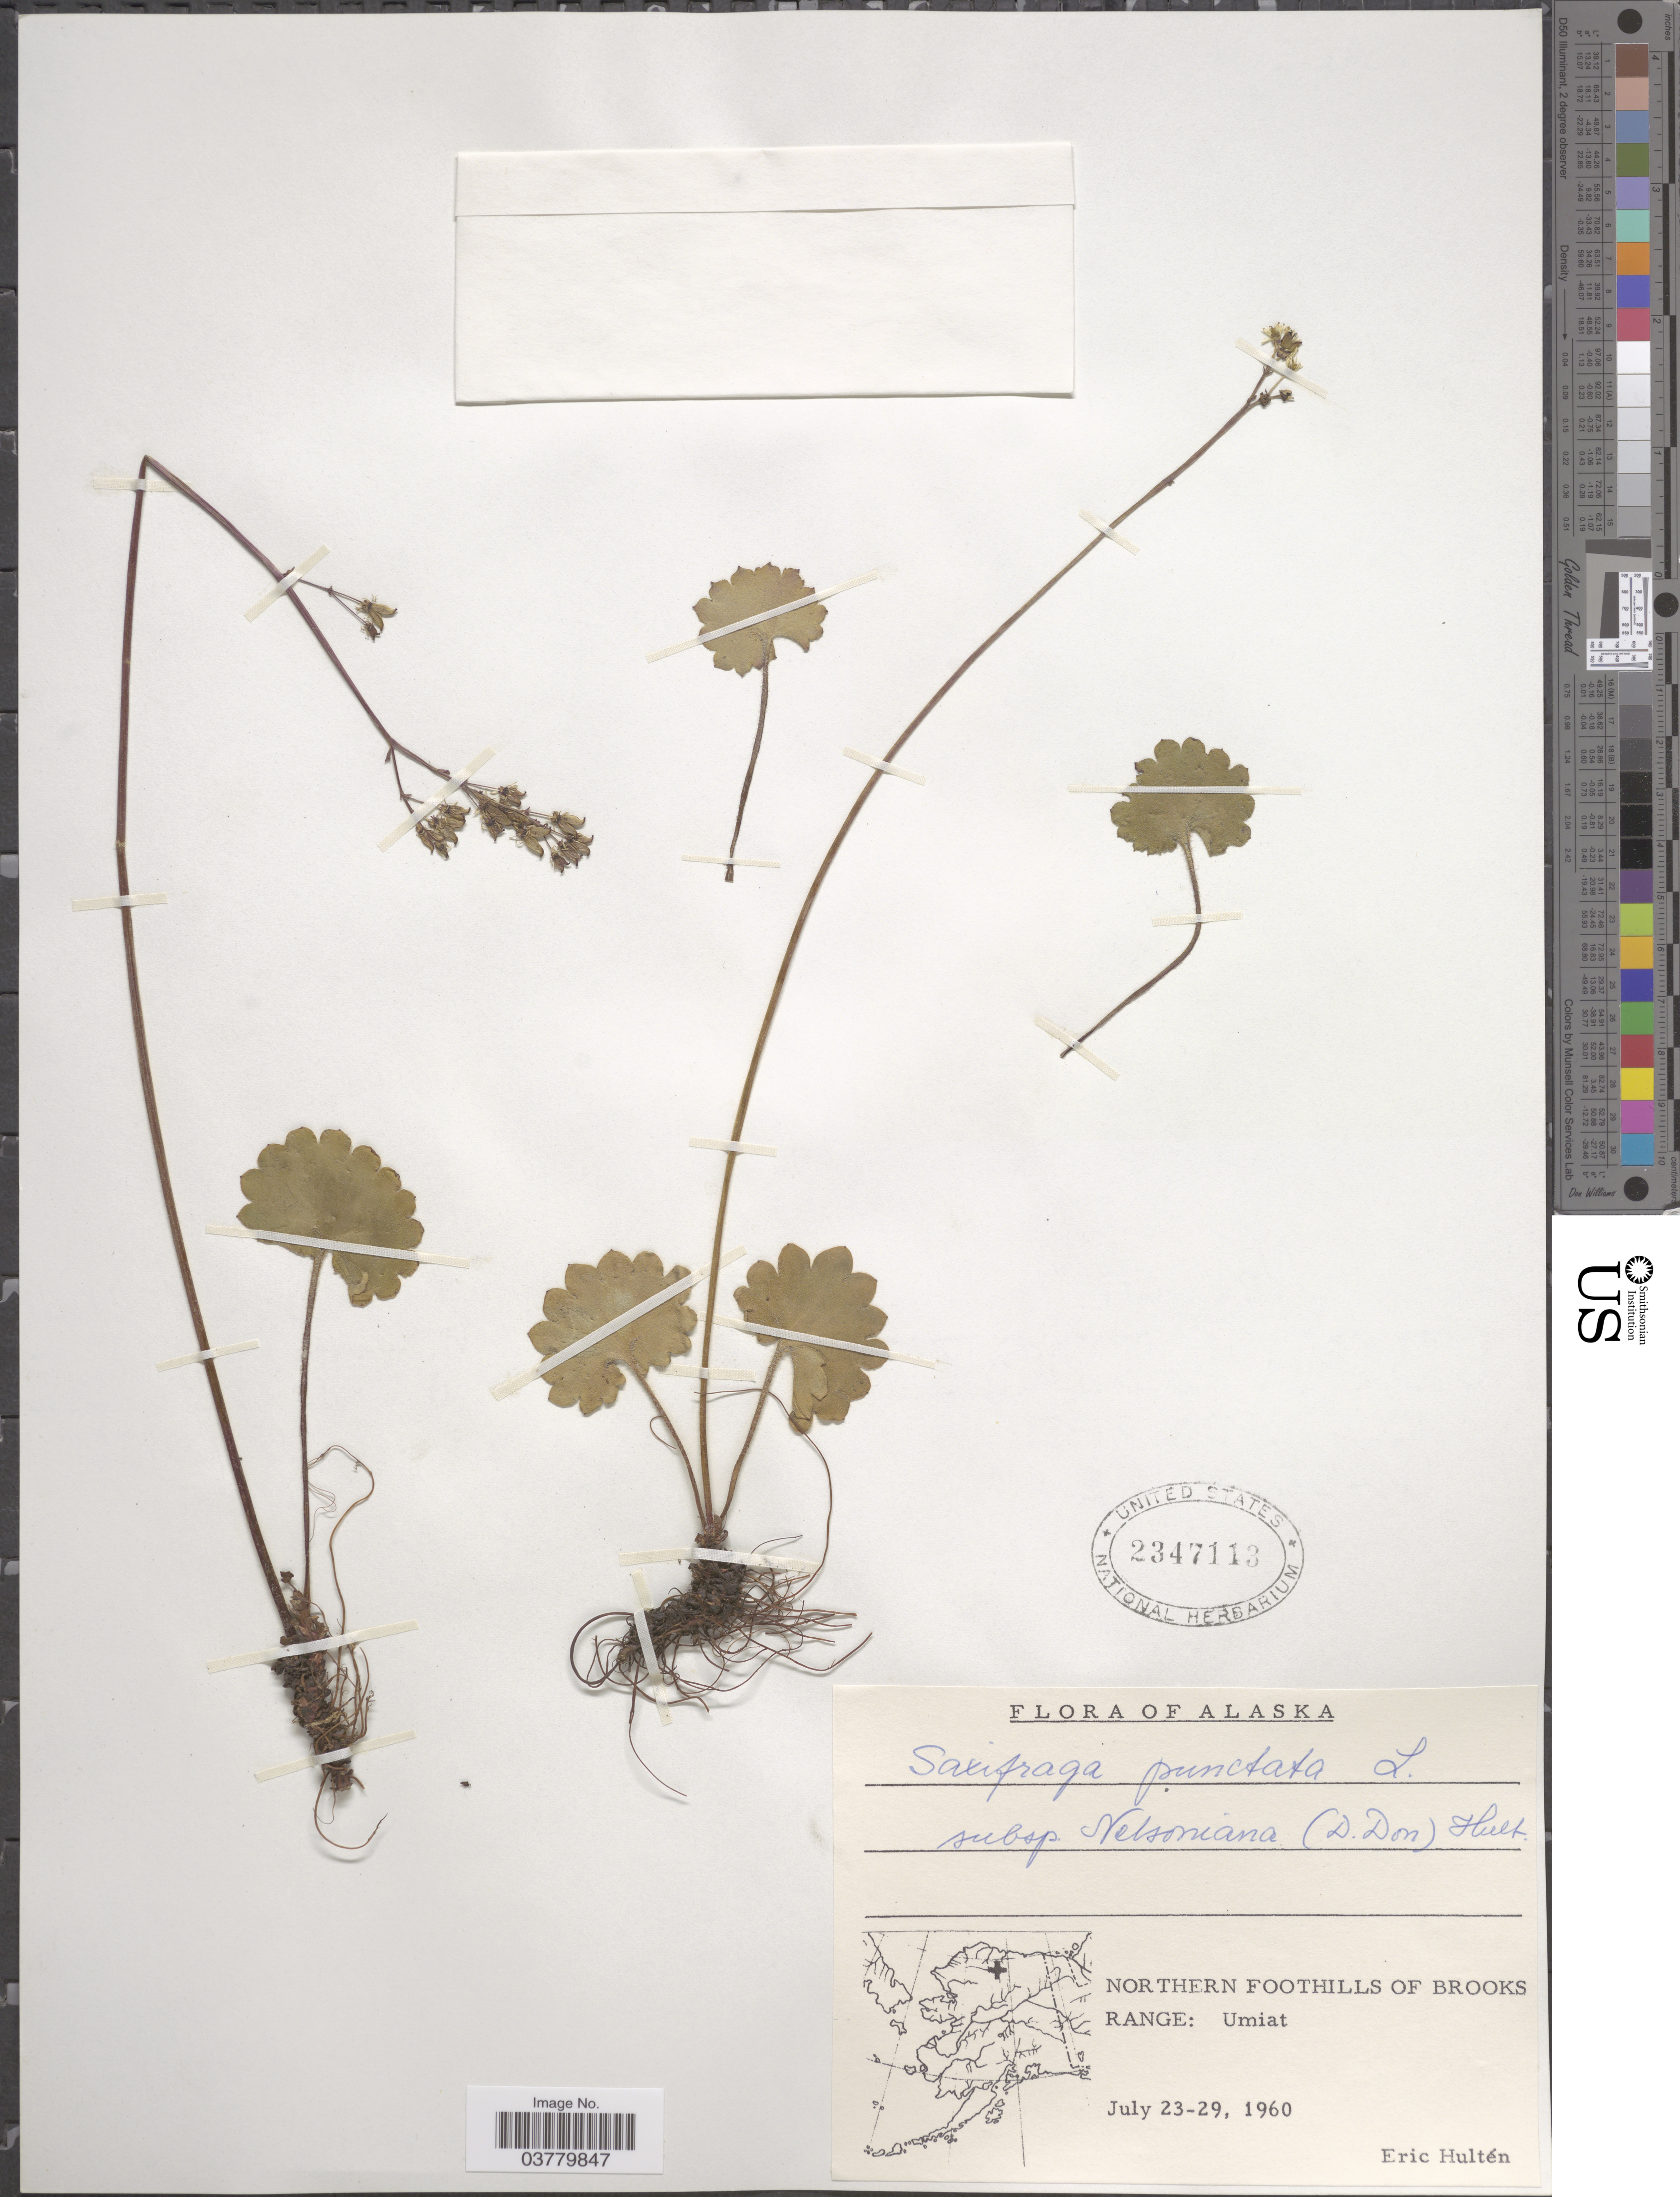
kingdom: Plantae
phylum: Tracheophyta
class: Magnoliopsida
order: Saxifragales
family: Saxifragaceae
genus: Micranthes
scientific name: Micranthes nelsoniana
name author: (D. Don) Small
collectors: E. G. Hultén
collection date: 1960-07-23/1960-07-29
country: United States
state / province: Alaska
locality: Northern Foothills of Brooks Range: Umiat.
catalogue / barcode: US 2347113